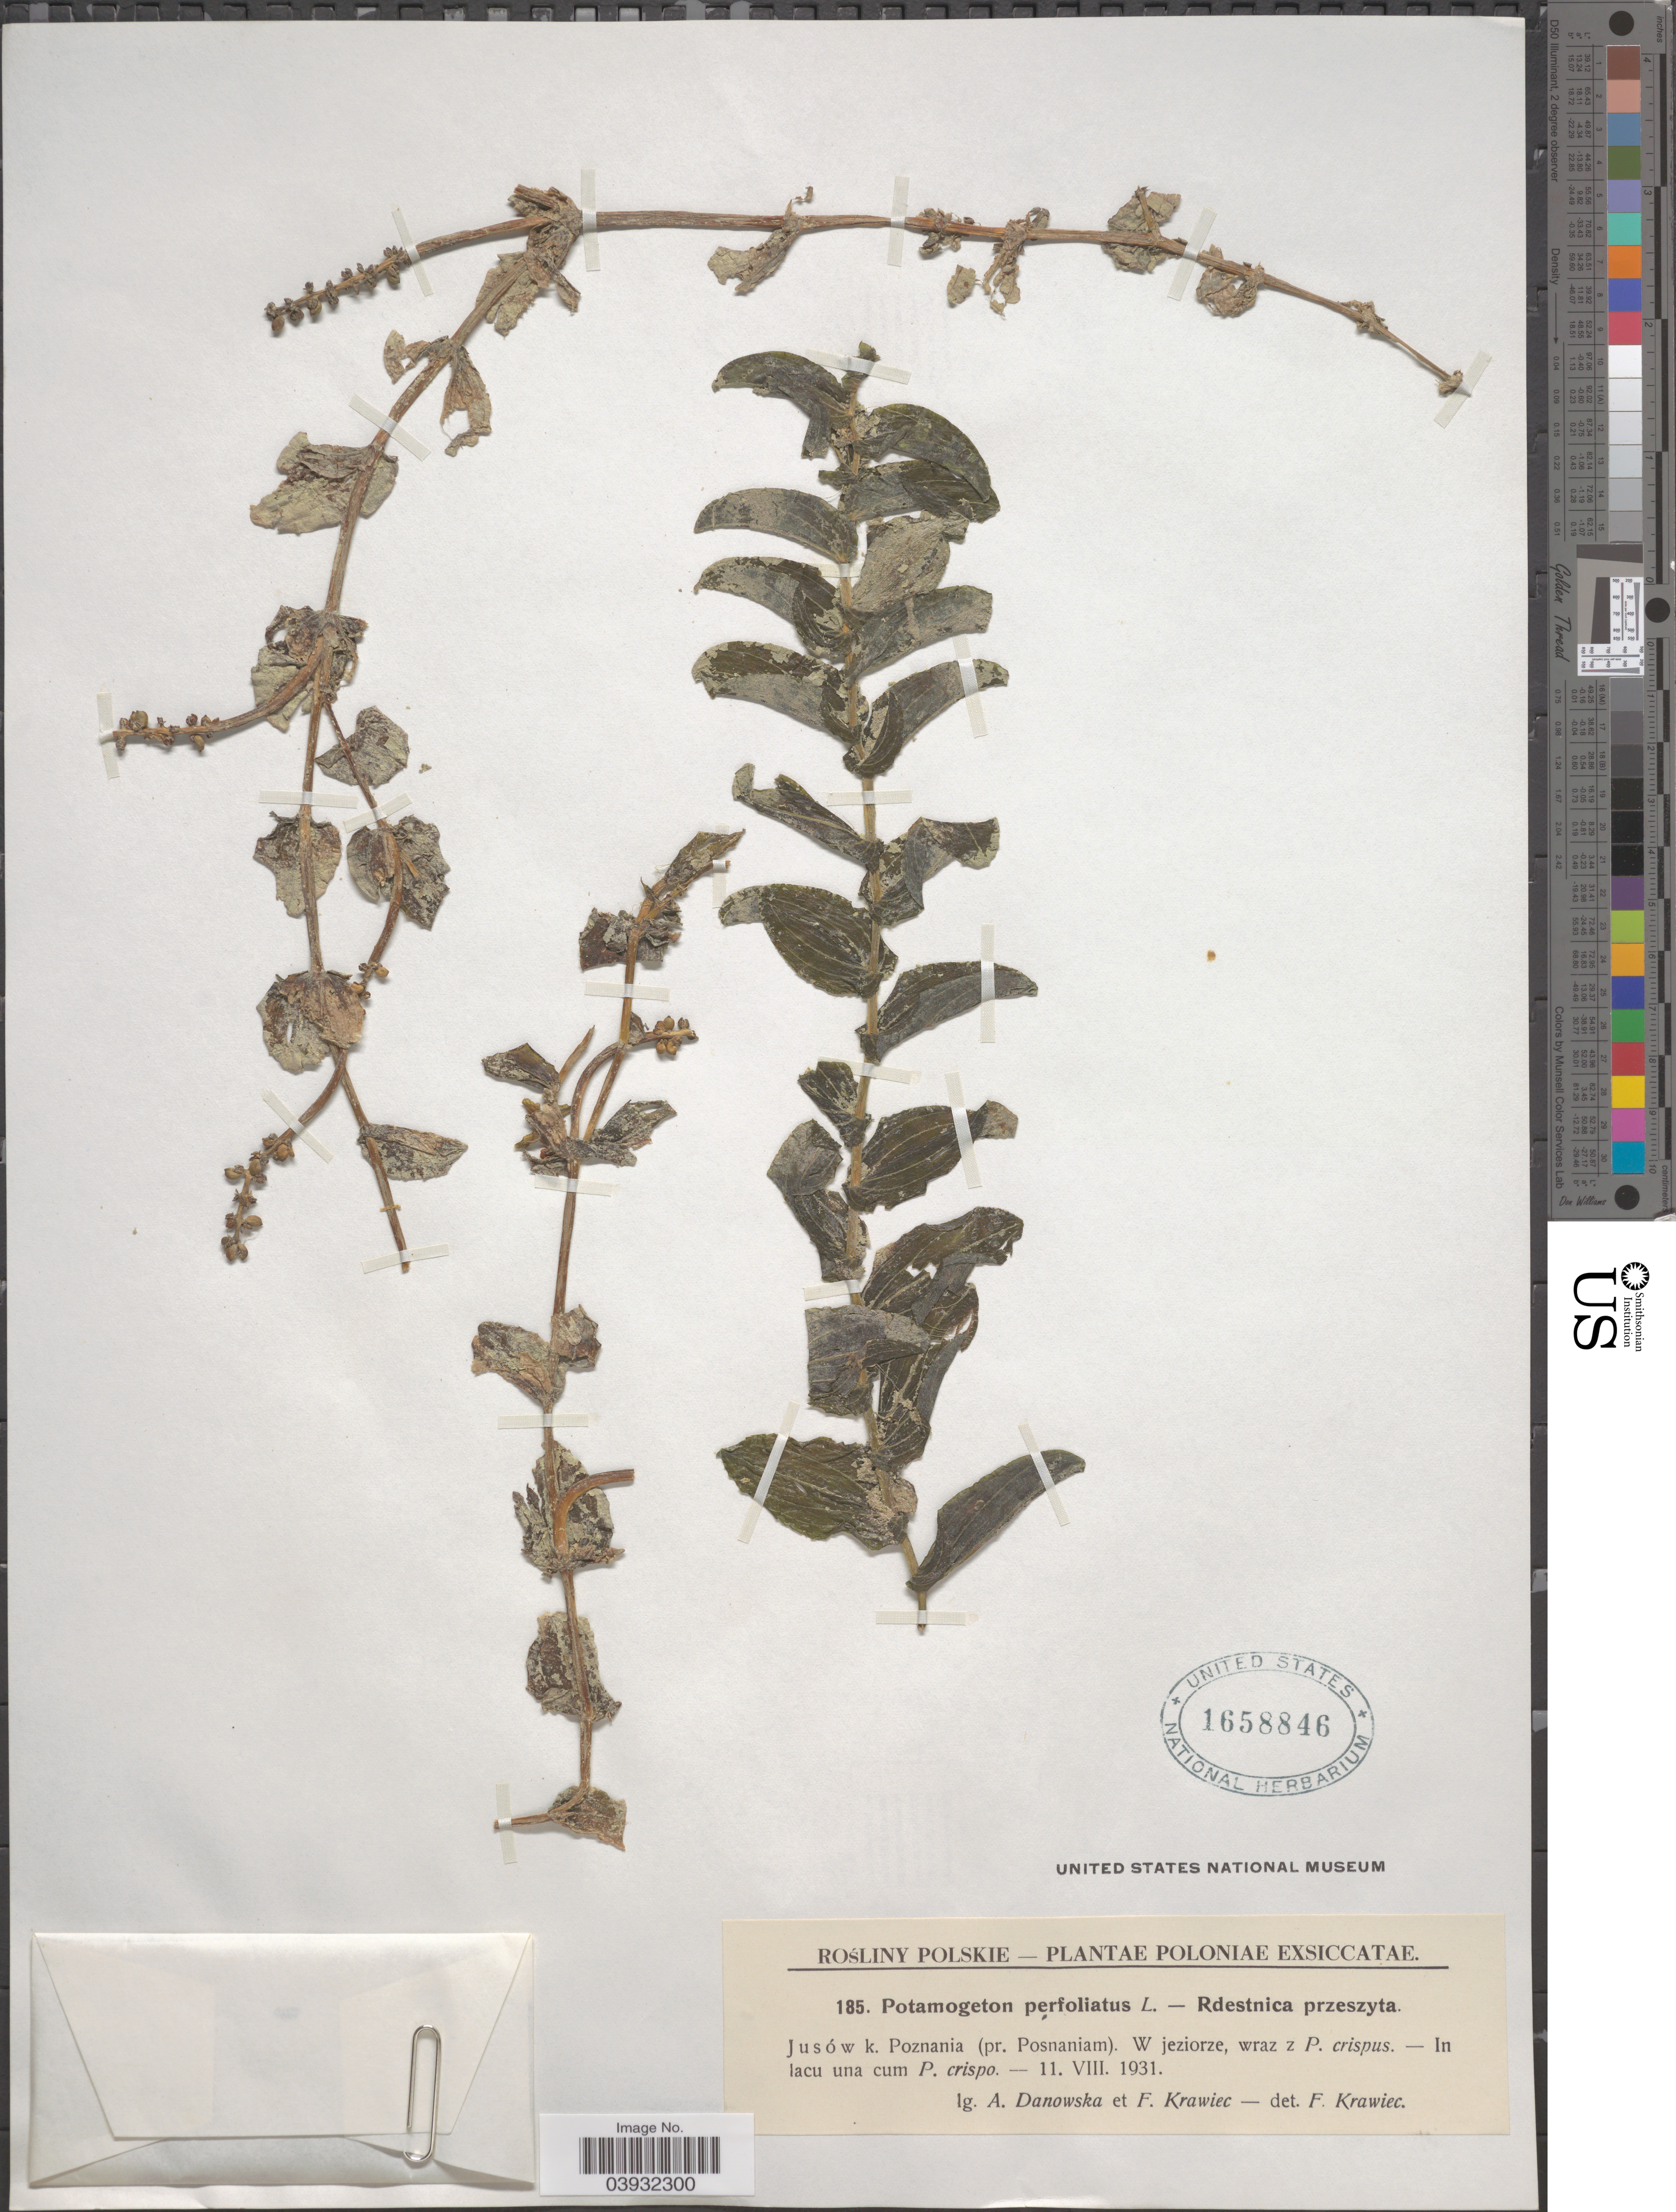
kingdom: Plantae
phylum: Tracheophyta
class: Liliopsida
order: Alismatales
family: Potamogetonaceae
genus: Potamogeton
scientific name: Potamogeton perfoliatus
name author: L.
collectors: A. Danowska & F. Krawiec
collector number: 185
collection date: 1931-08-11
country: Poland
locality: Poloniae. Jusów k. Poznania (pr. Posnaniam). W jeziorze, wraz z P. crispus. - In lacu una cum P. crispo.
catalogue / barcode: US 1658846